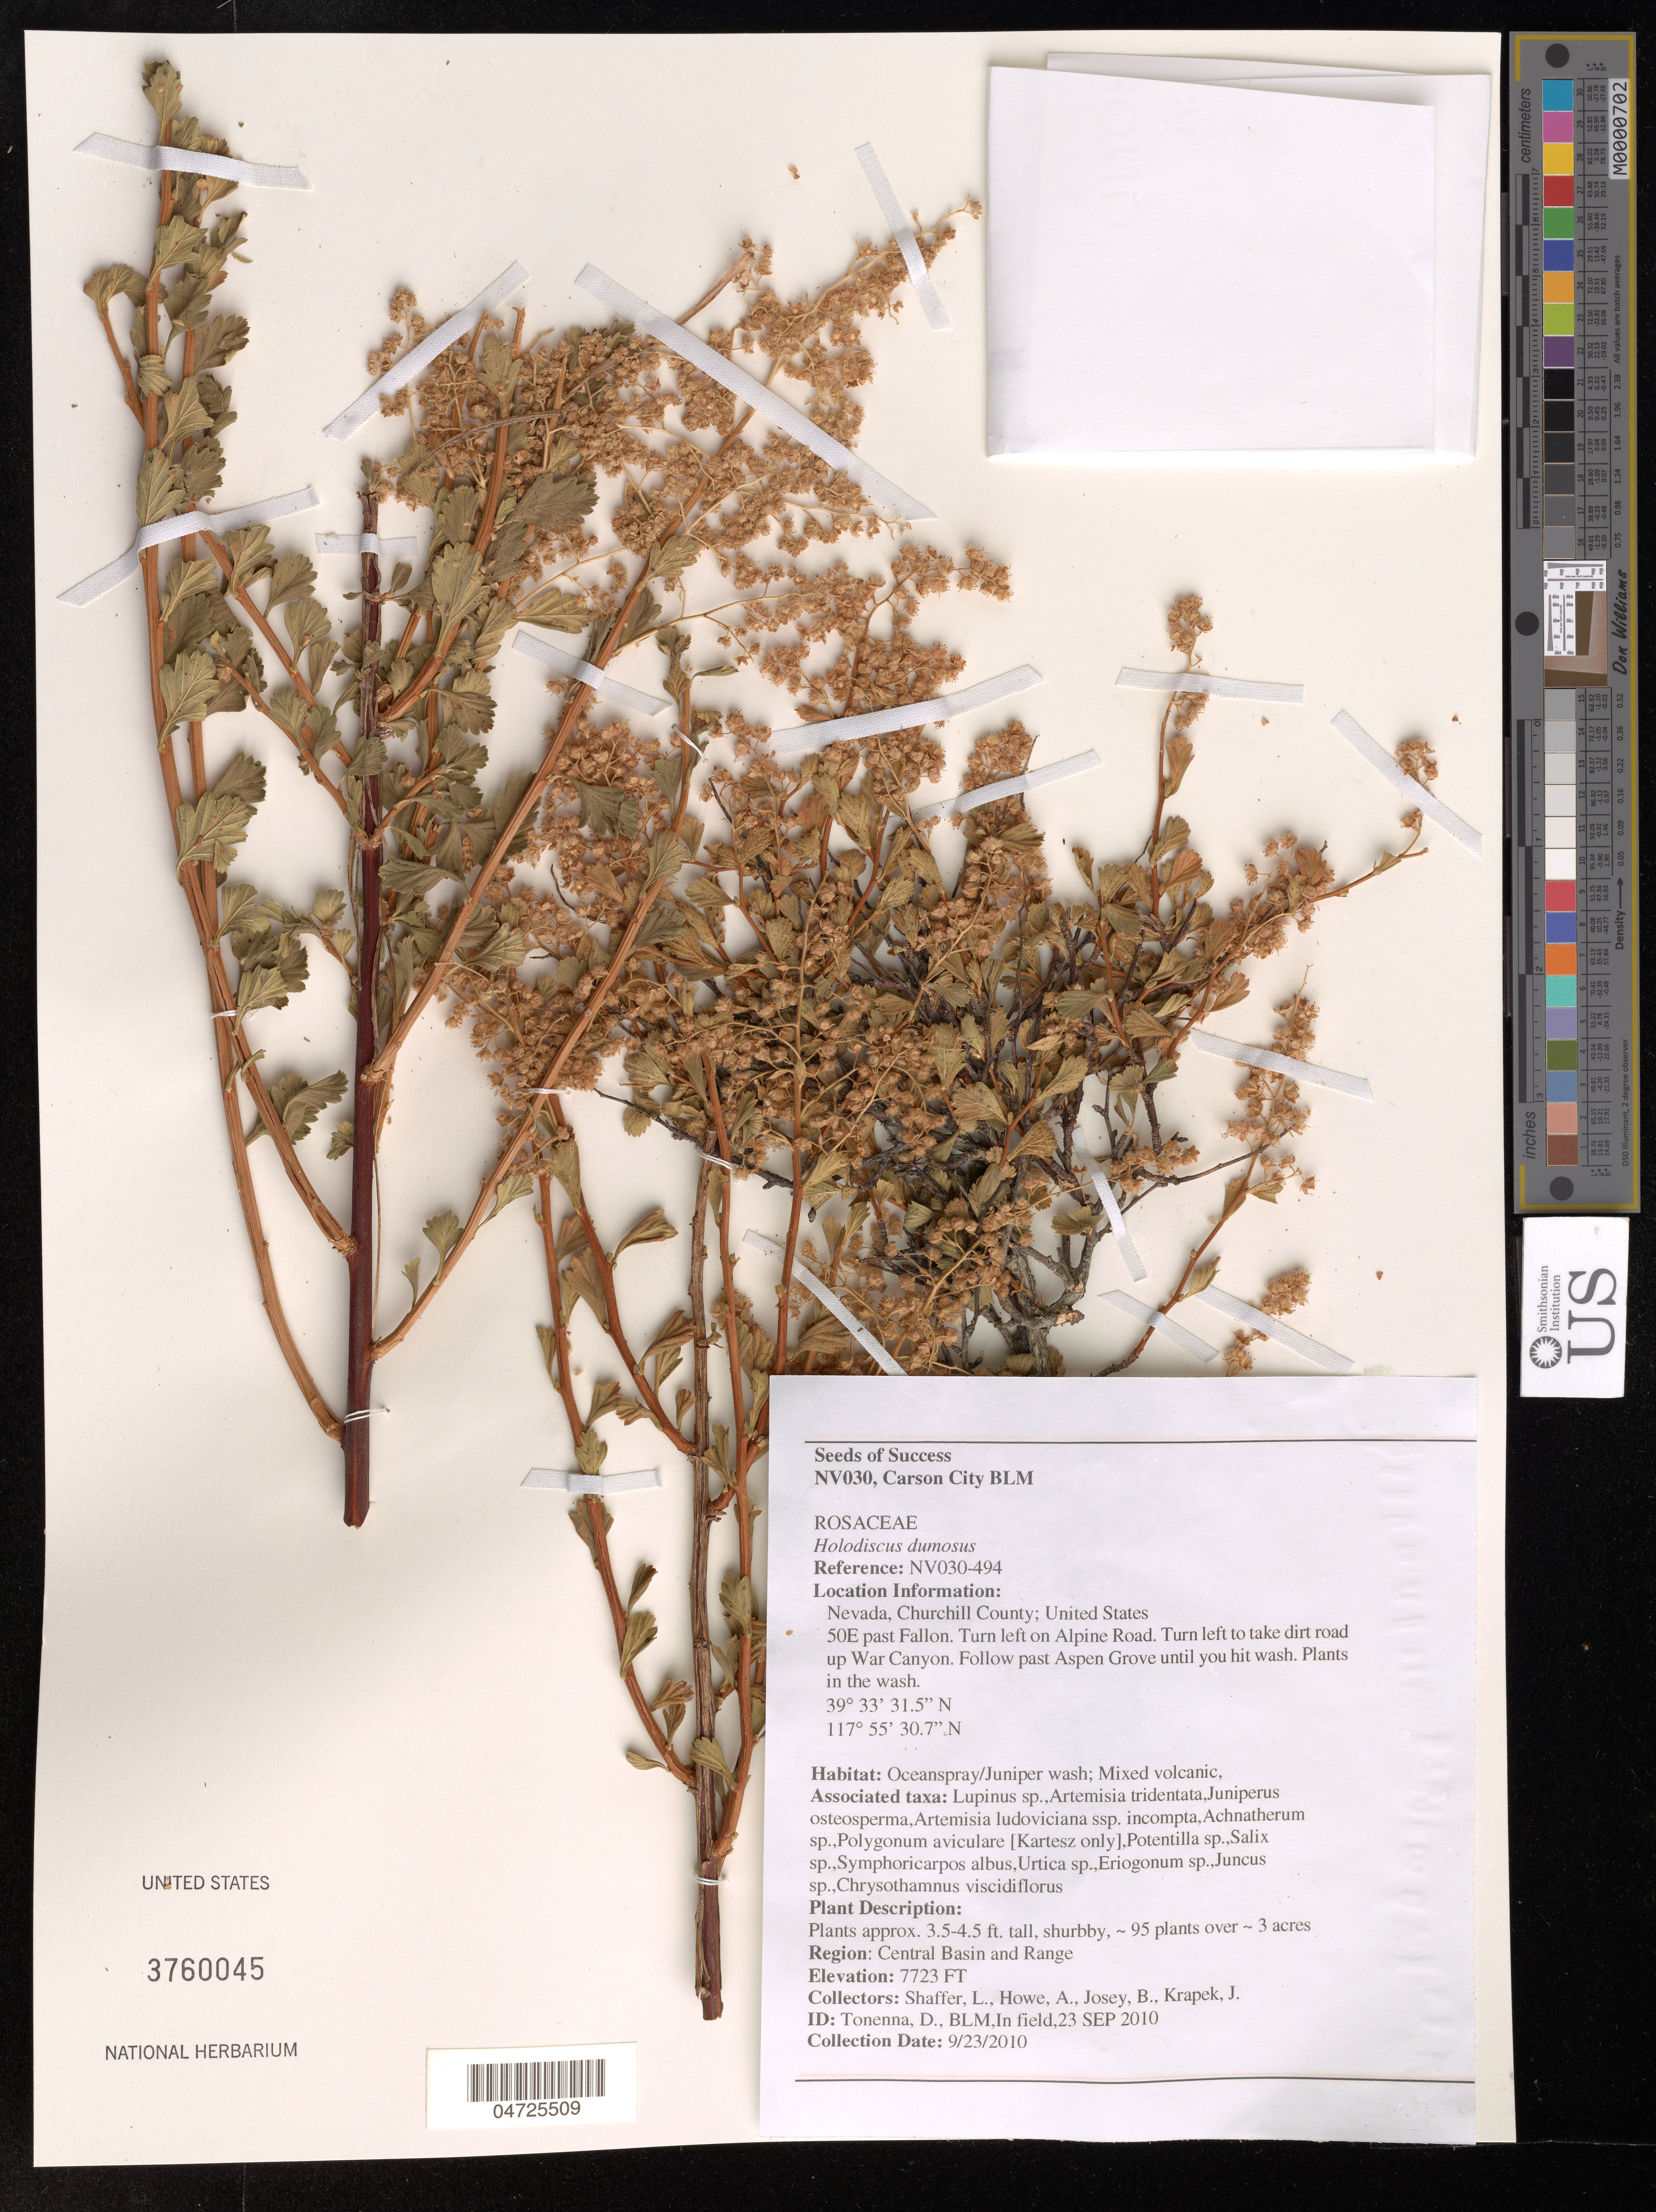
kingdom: Plantae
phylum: Tracheophyta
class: Magnoliopsida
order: Rosales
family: Rosaceae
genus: Holodiscus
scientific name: Holodiscus dumosus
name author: (Nutt. ex Torr. & A. Gray) A. Heller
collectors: L. Shaffer, A. Howe, B. Josey & J. Krapek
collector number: NV030-494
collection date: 2010-09-23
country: United States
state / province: Nevada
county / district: Churchill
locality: Churchill County. 50E past Fallon. Turn left on Alpine Road. Turn left to take dirt road up War Canyon. Follow past Aspen Grove until you hit wash.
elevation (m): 2354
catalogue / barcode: US 3760045